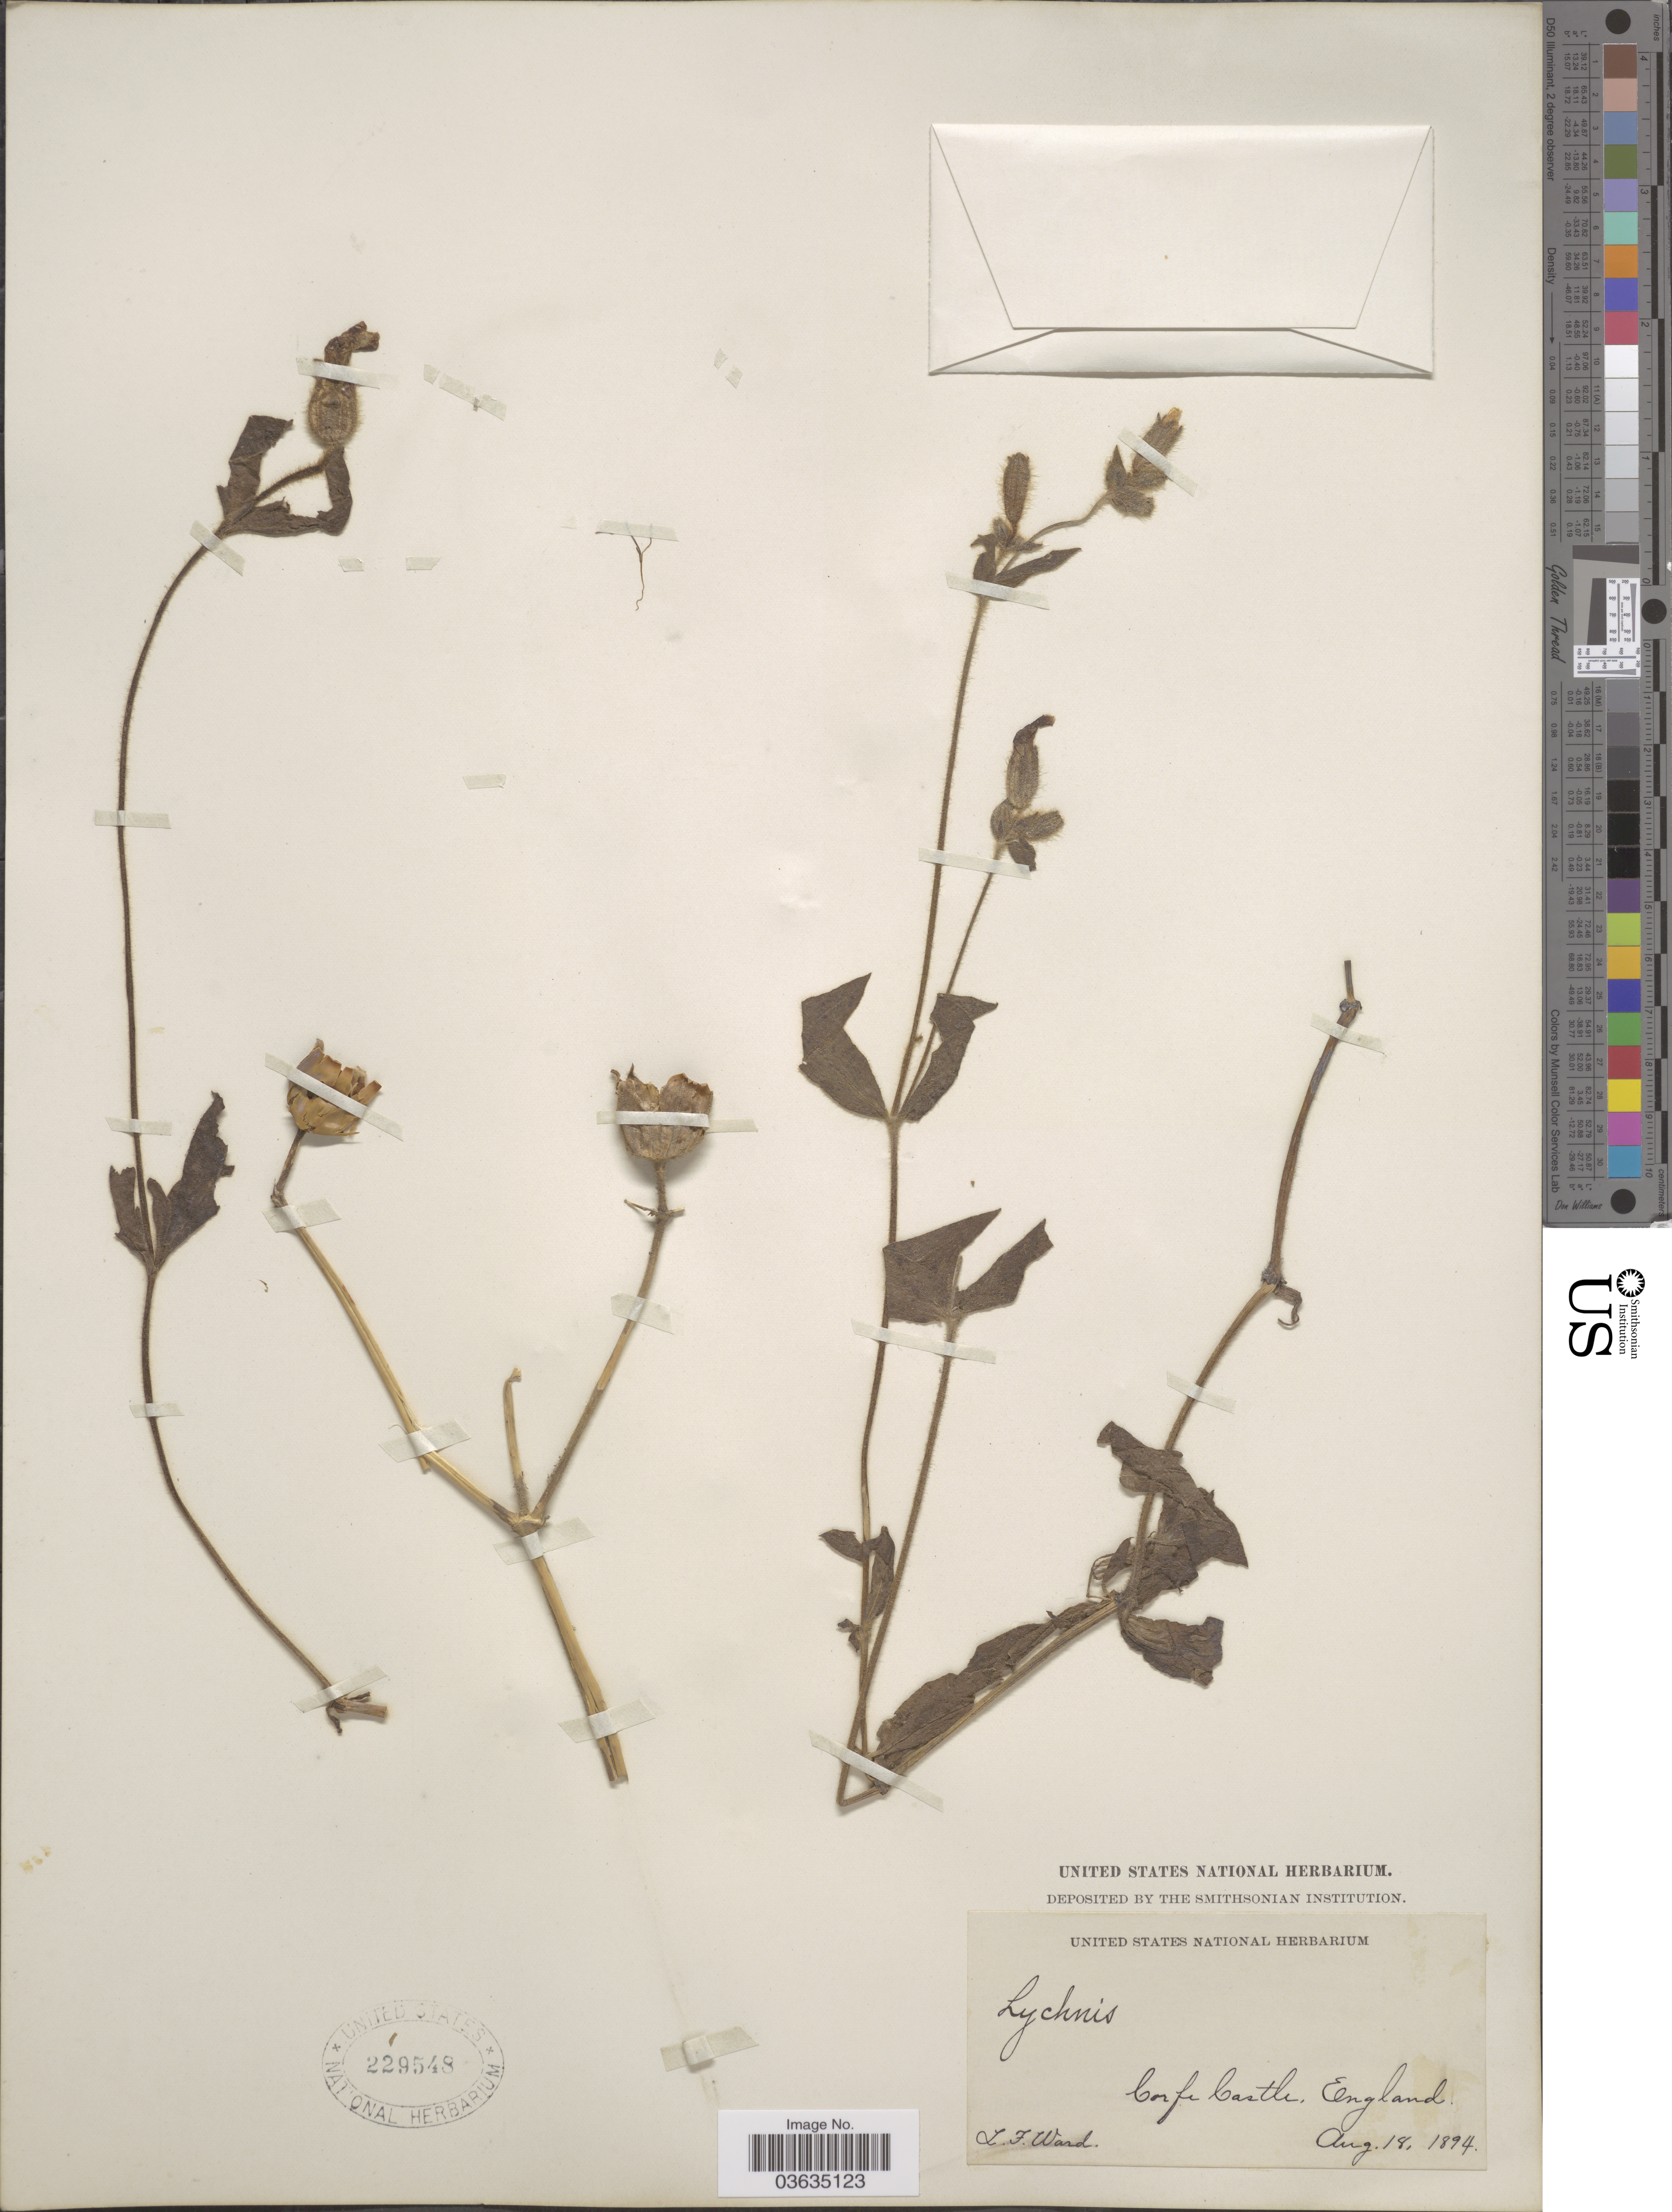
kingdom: Plantae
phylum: Tracheophyta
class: Magnoliopsida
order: Caryophyllales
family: Caryophyllaceae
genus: Silene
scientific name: Silene sp.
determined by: Strong, Mark T., (BOT), Smithsonian Institution - National Museum of Natural History (UNITED STATES)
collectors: L. Ward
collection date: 1894-08-18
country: United Kingdom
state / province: England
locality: Corfe Castle.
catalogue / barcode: US 229548